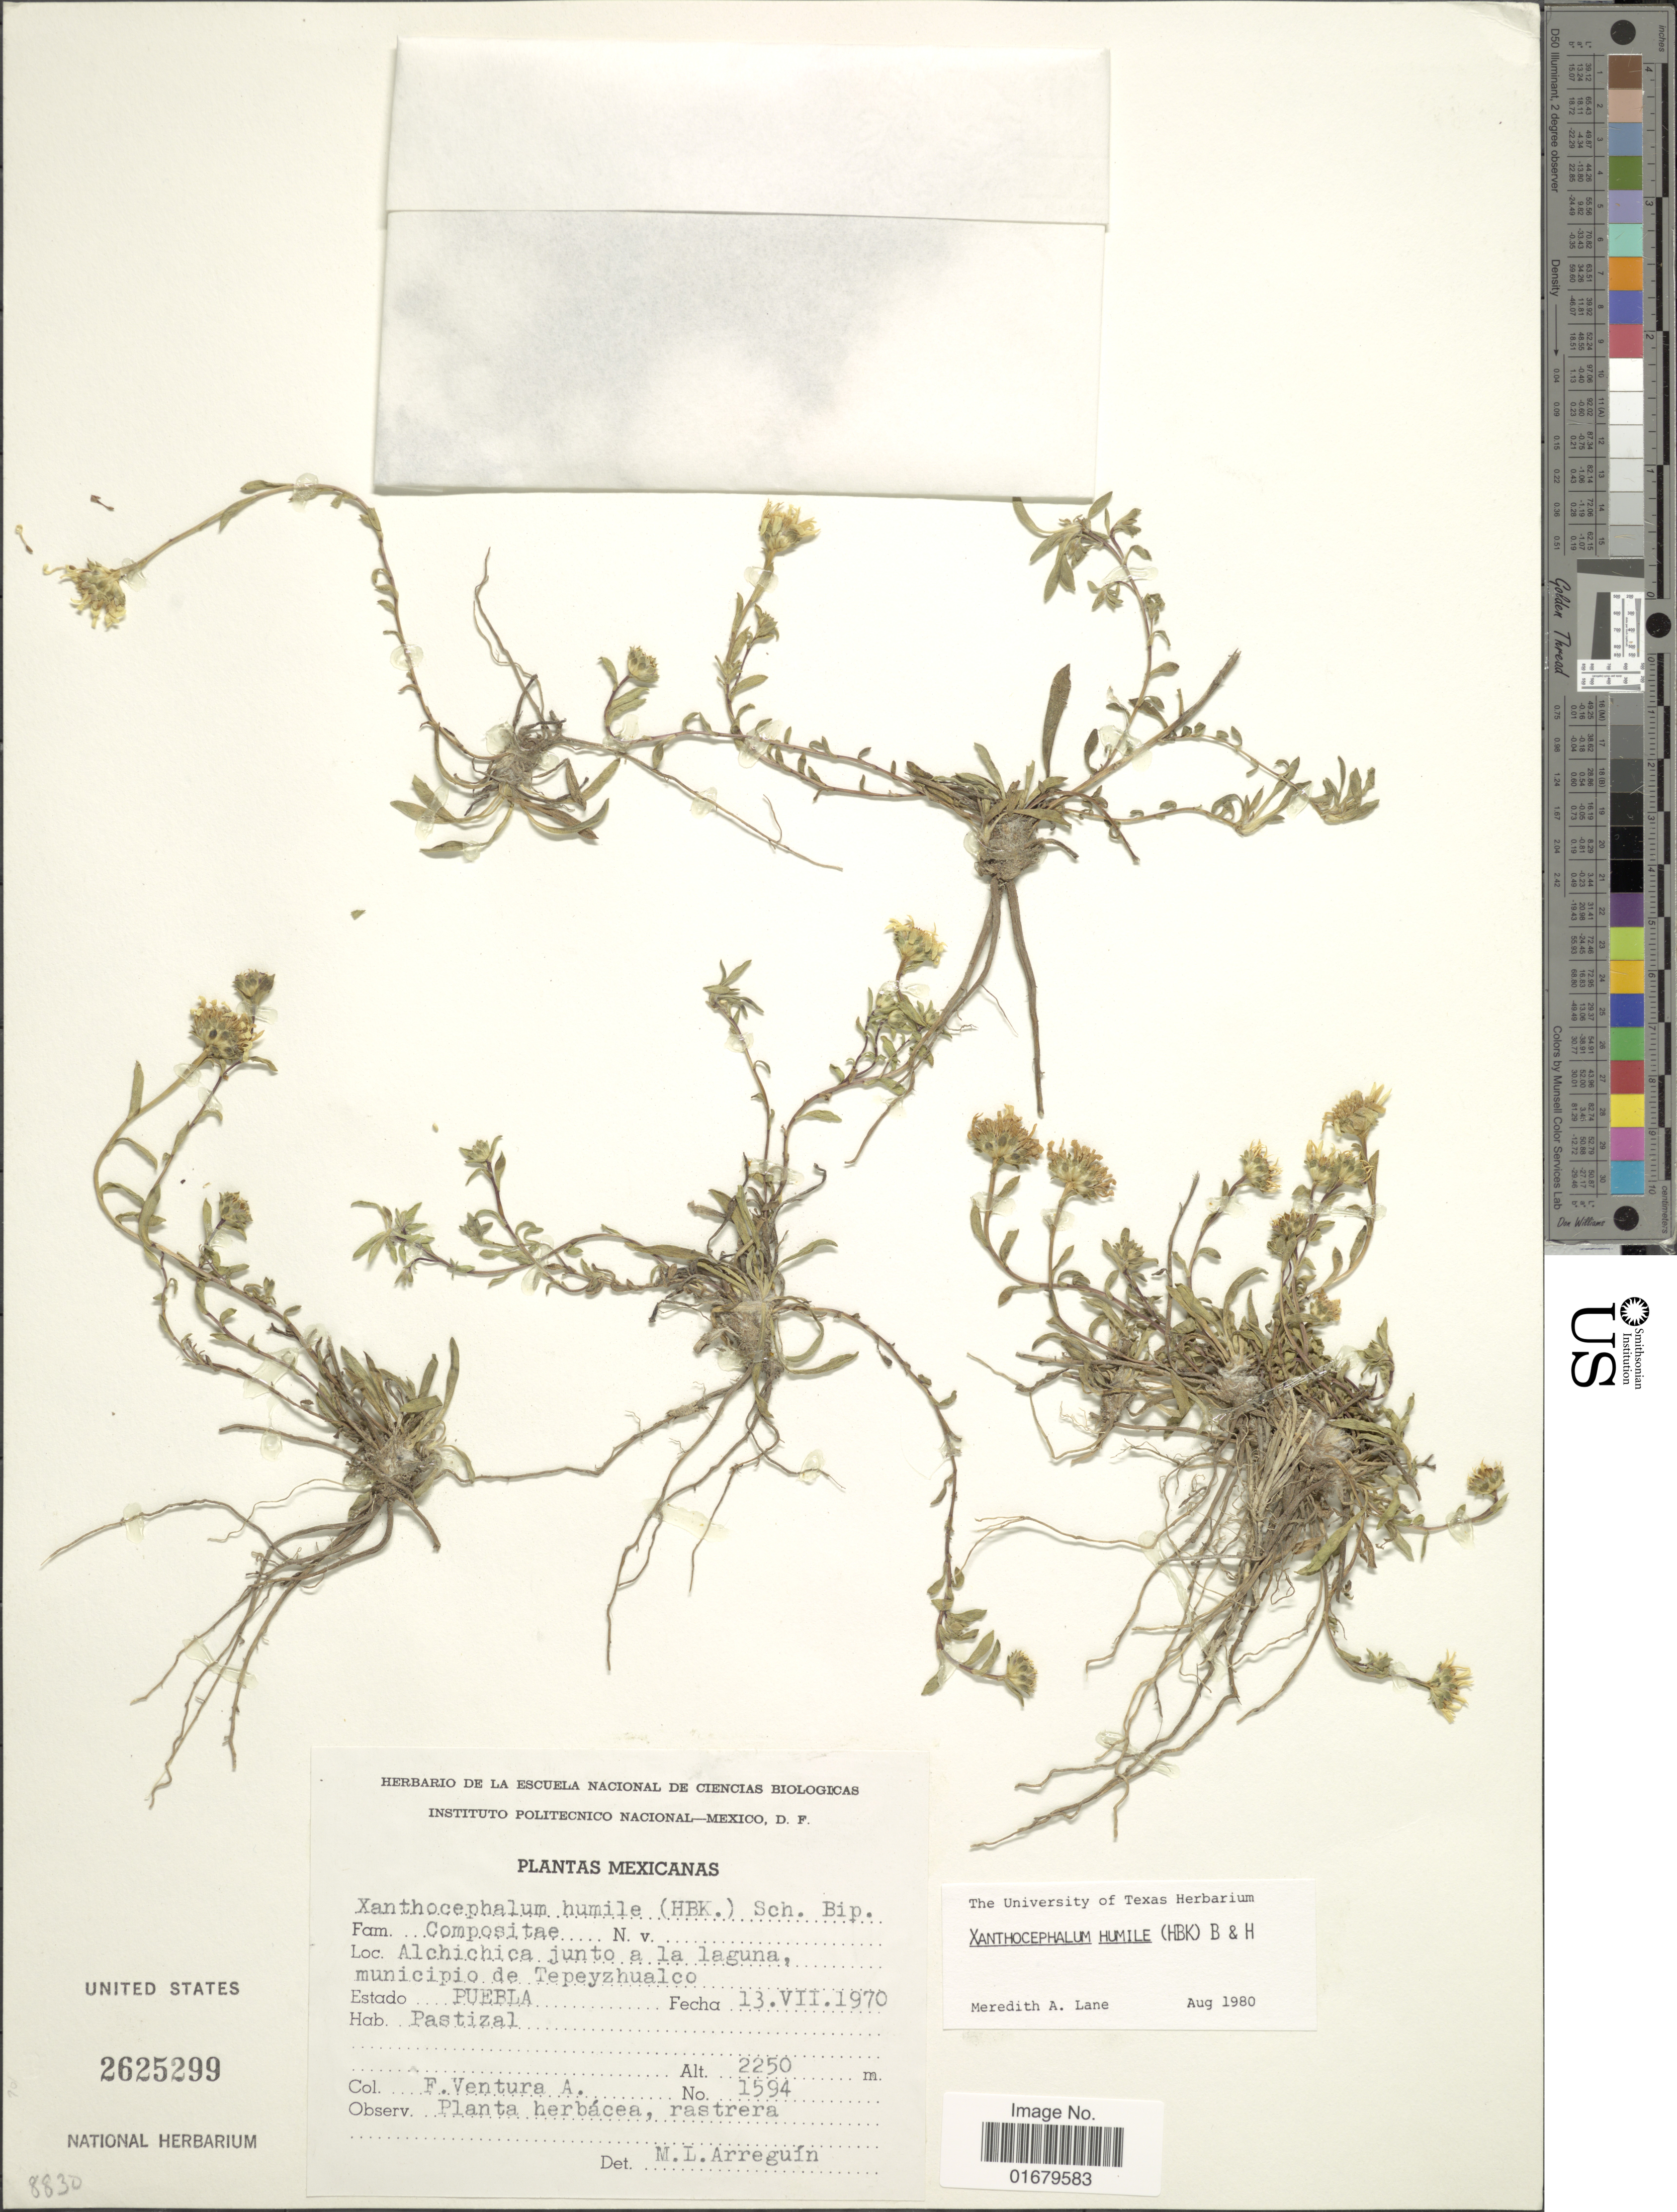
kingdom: Plantae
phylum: Tracheophyta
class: Magnoliopsida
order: Asterales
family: Asteraceae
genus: Xanthocephalum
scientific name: Xanthocephalum humile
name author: (Kunth) Benth. & Hook. f.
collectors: F. Ventura A.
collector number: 1594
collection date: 1970-07-13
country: Mexico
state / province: Puebla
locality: Alchichica junto a la laguna, municipio de Tepeyzhualco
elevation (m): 2250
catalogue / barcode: US 2625299